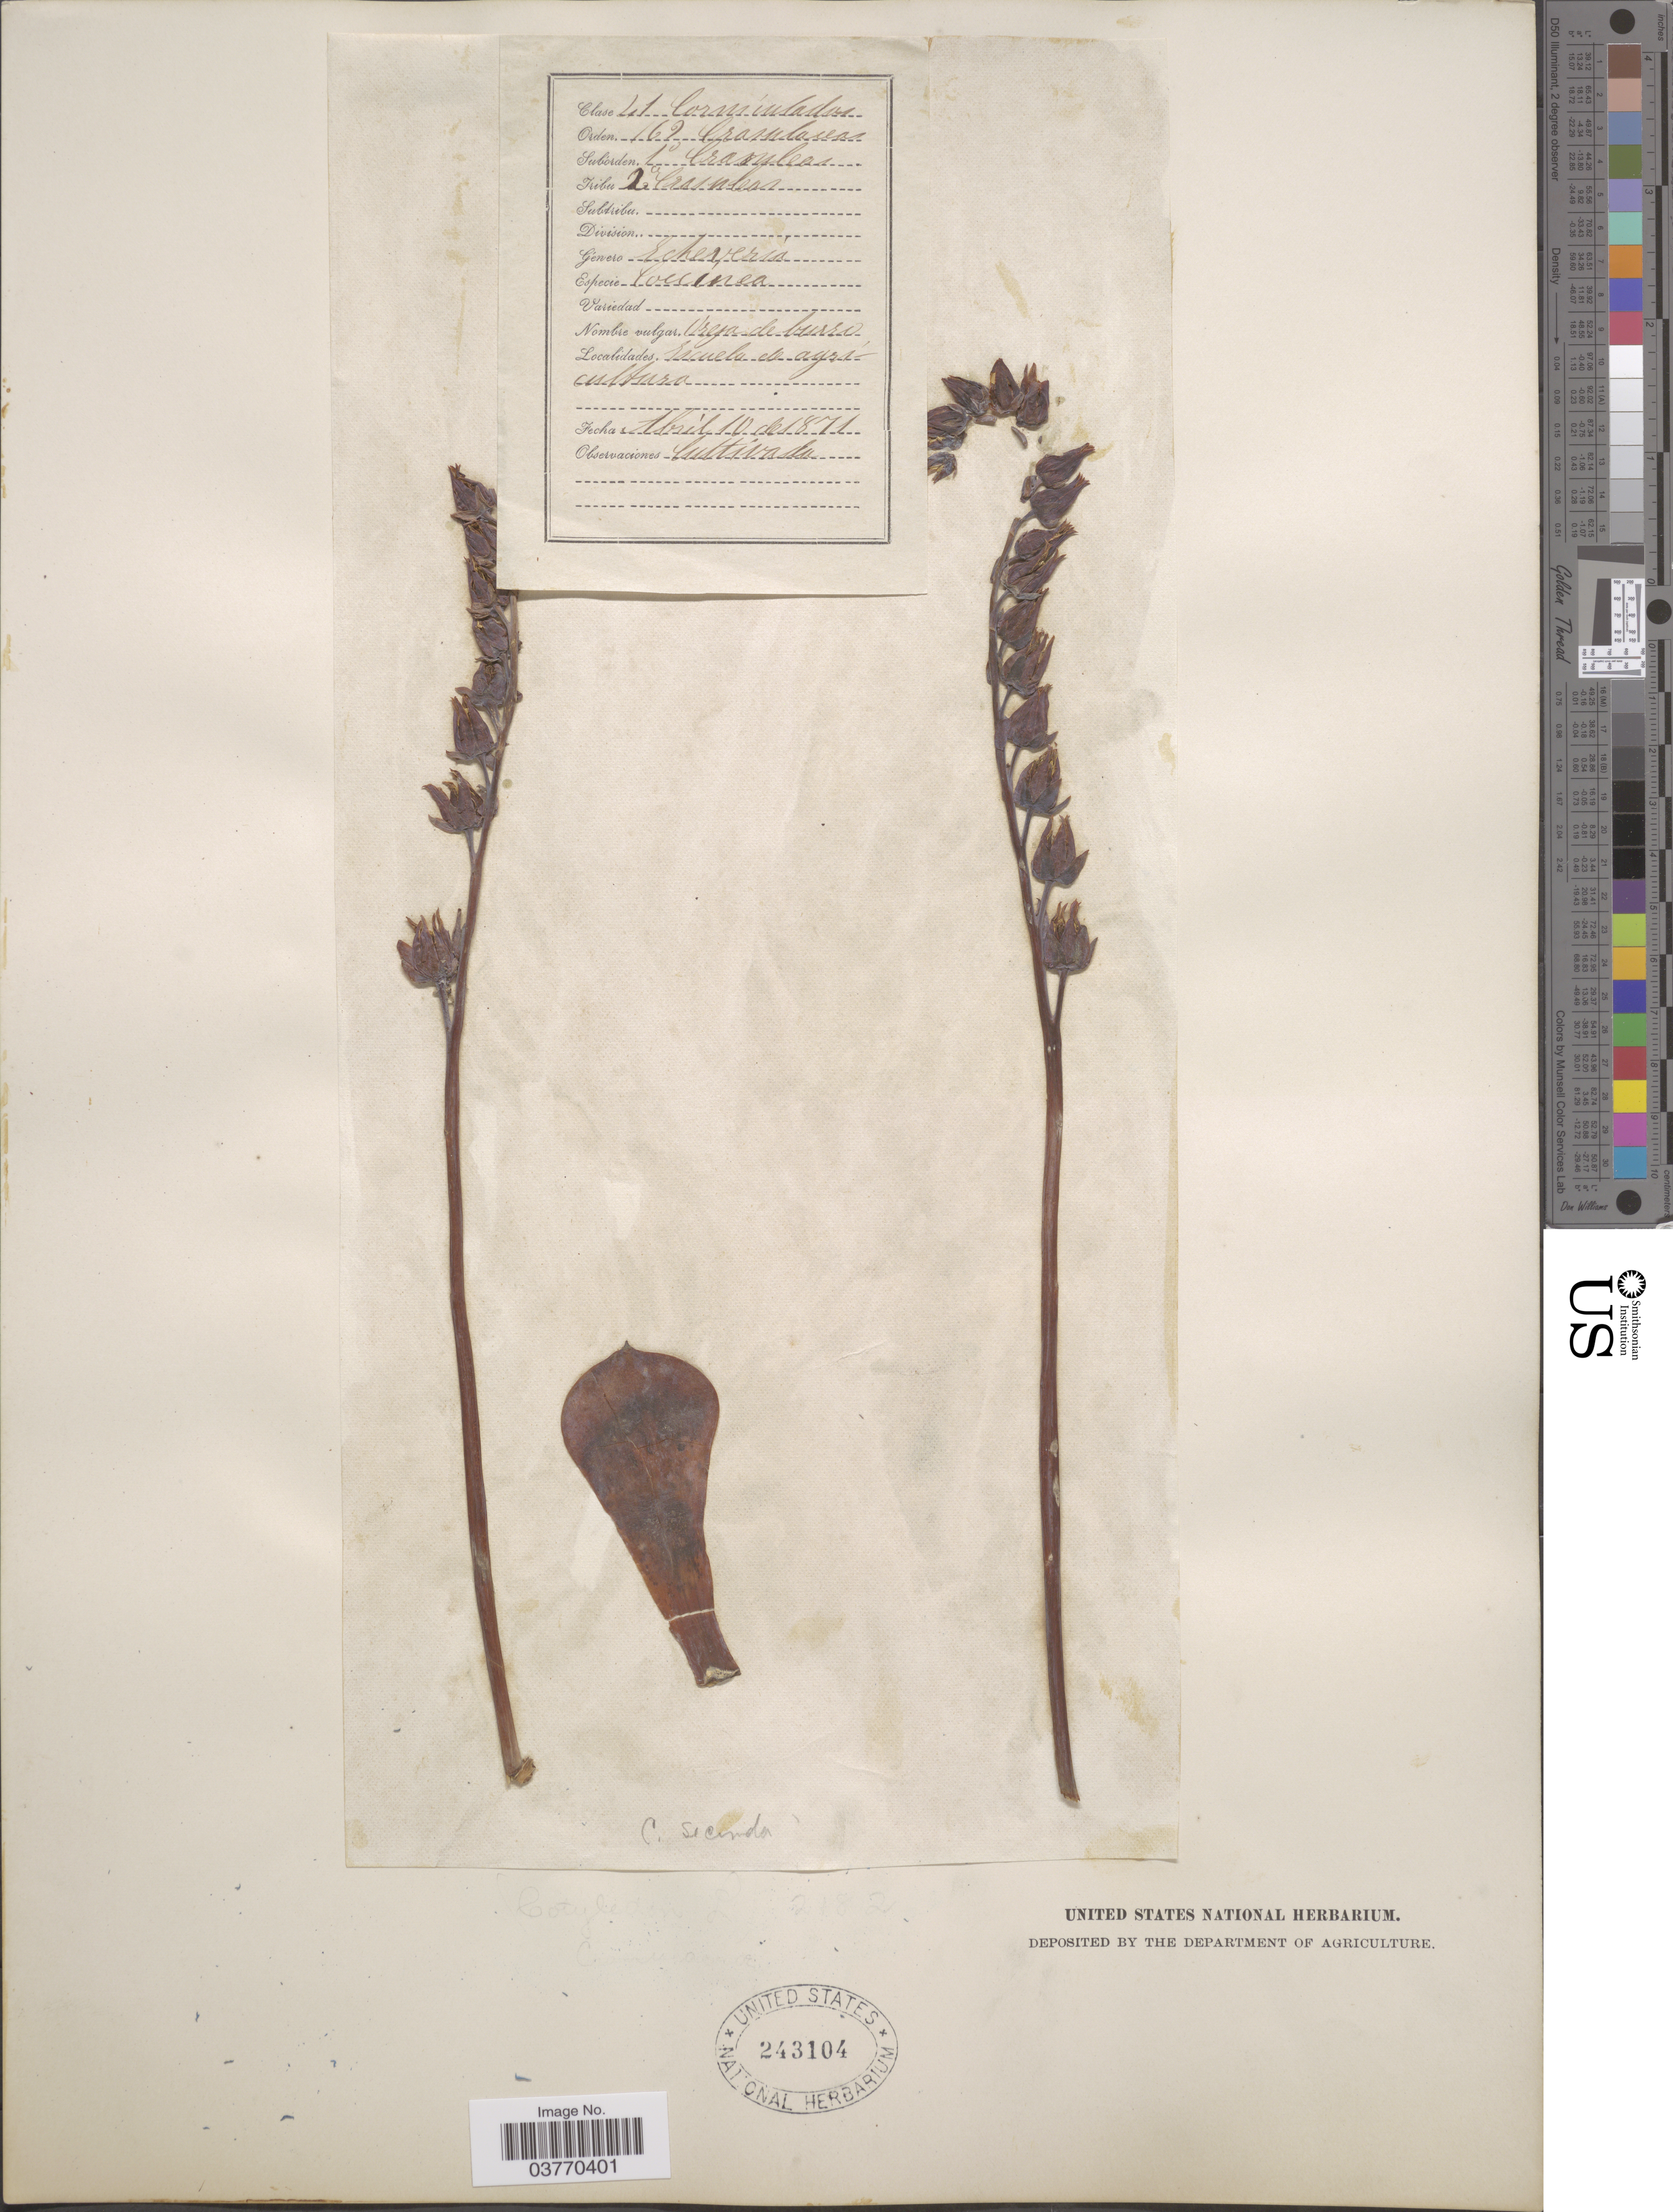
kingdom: Plantae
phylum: Tracheophyta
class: Magnoliopsida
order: Saxifragales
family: Crassulaceae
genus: Echeveria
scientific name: Echeveria secunda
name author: Booth ex Lindl.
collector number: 162?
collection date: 1871-04-10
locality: Escuela de agrícultura.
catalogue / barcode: US 243104